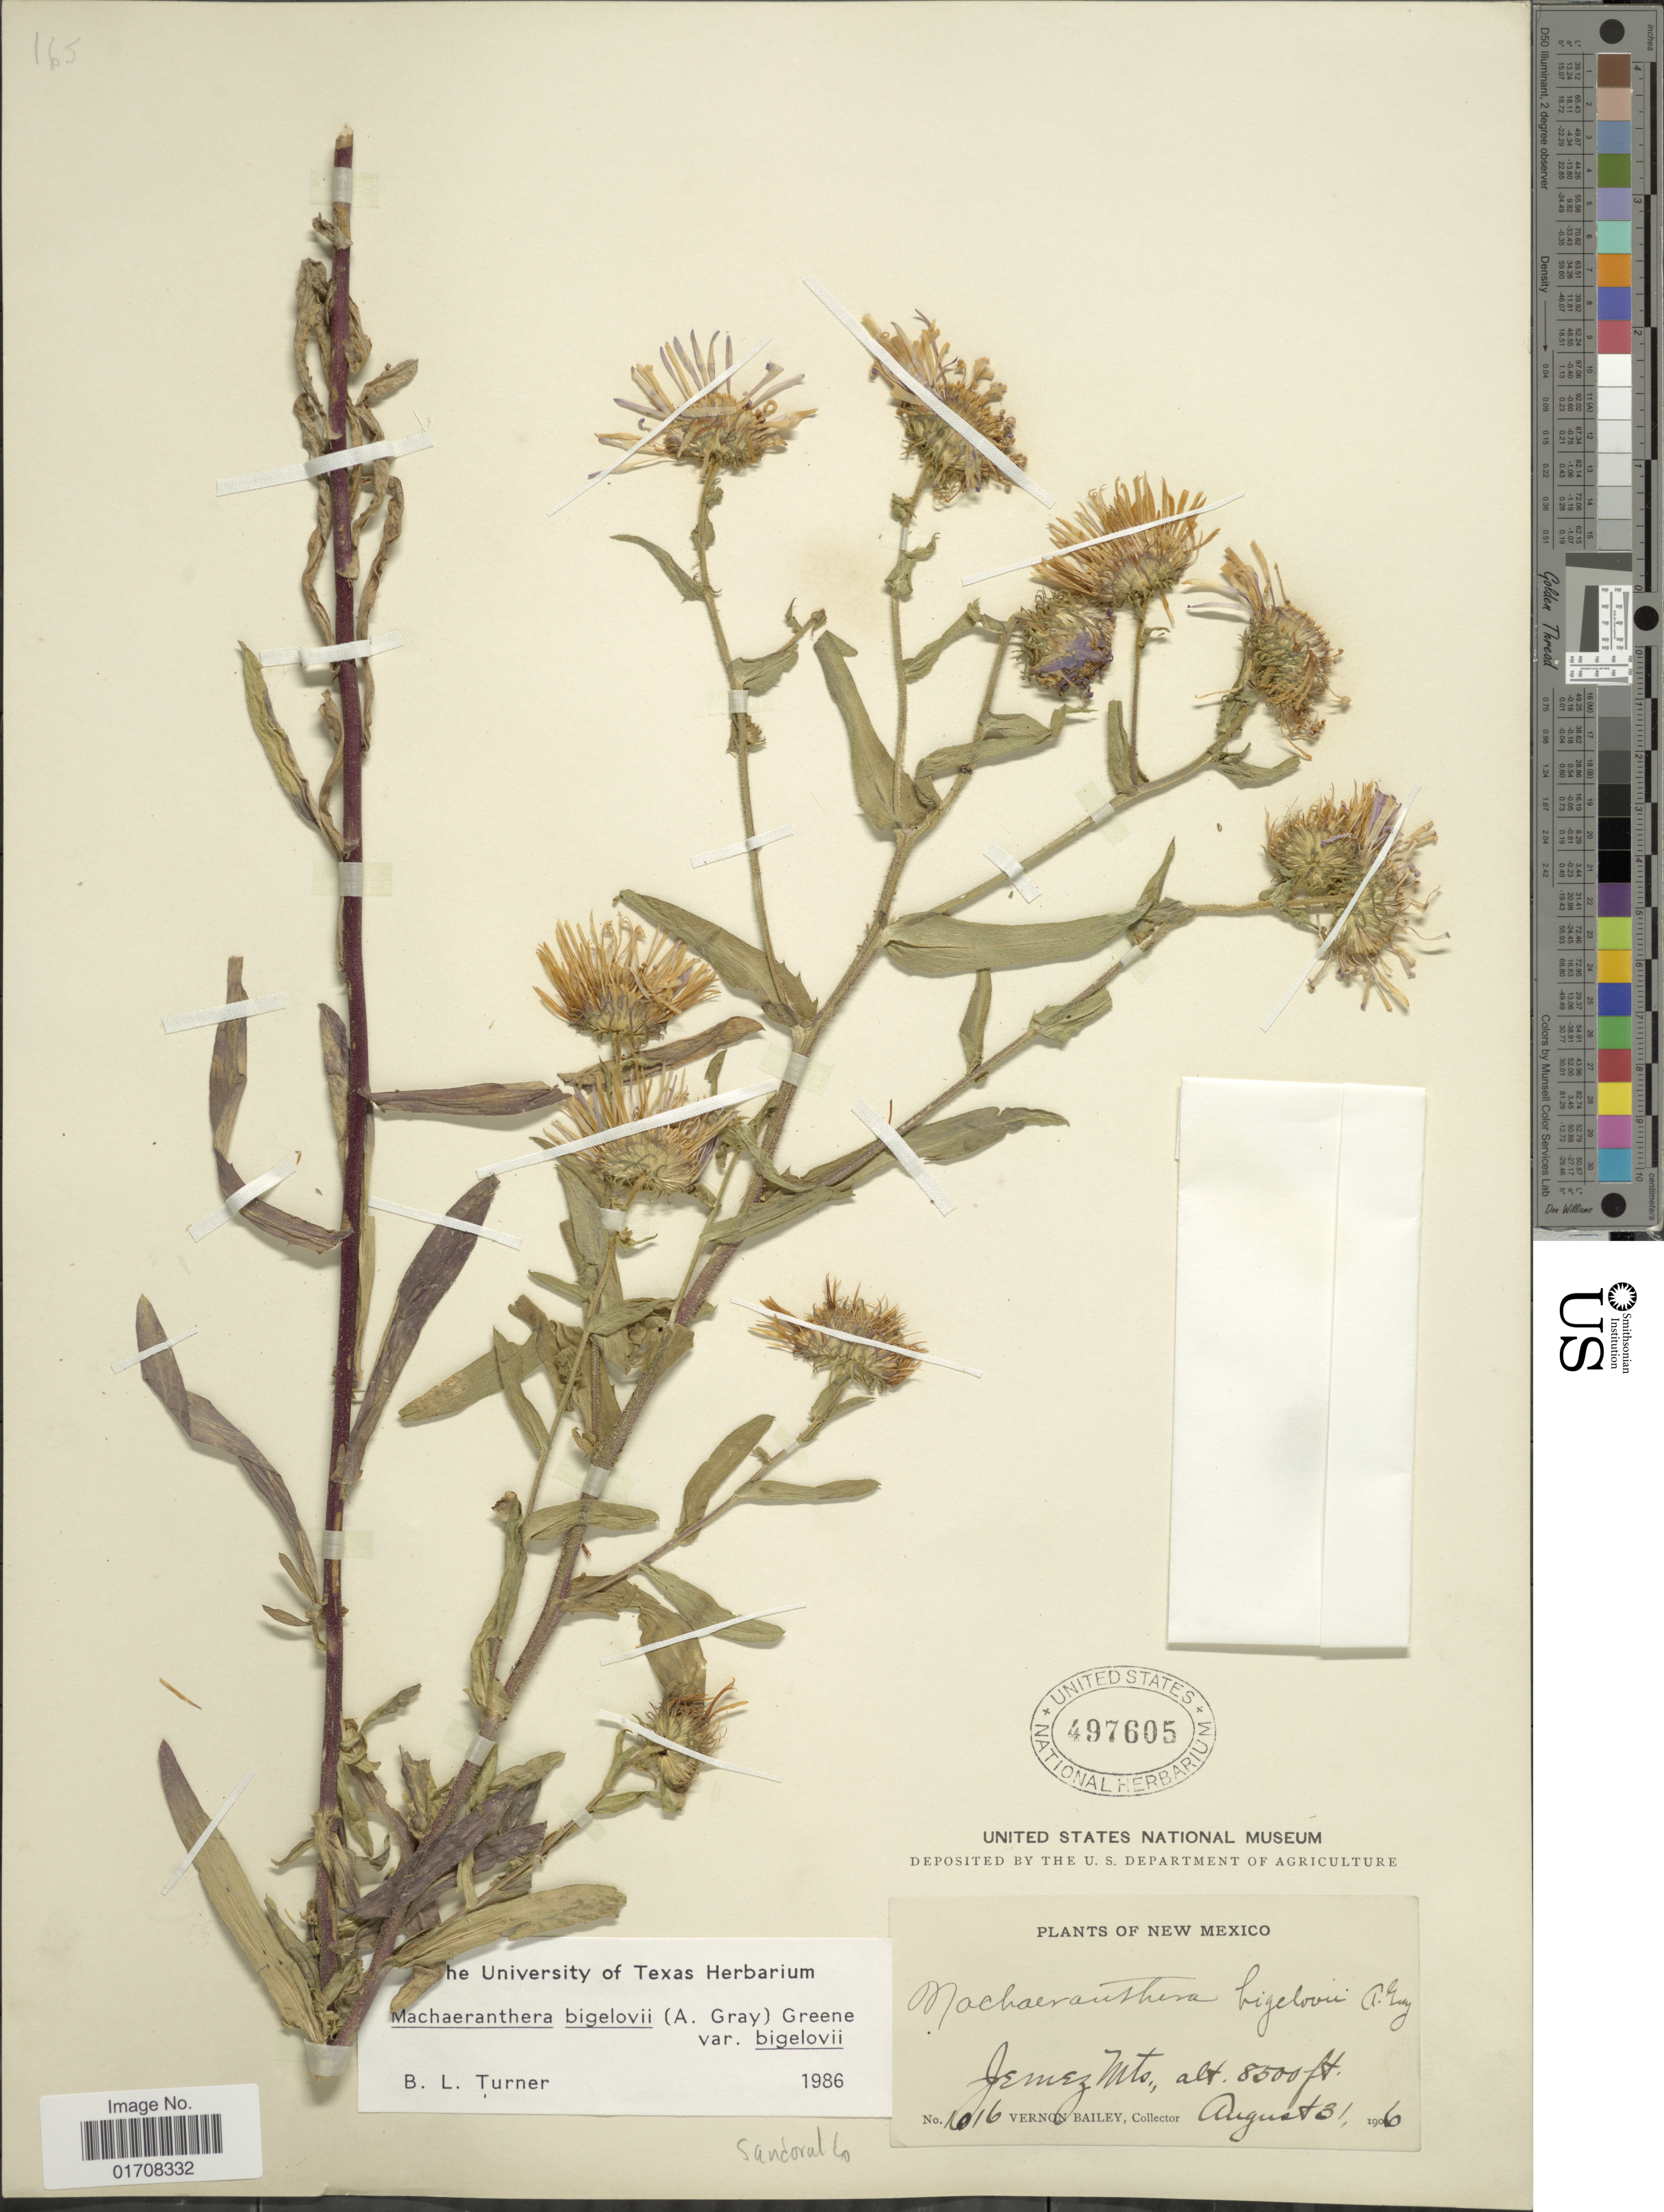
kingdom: Plantae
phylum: Tracheophyta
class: Magnoliopsida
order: Asterales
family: Asteraceae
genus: Machaeranthera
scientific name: Machaeranthera bigelovii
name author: (A. Gray) Greene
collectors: V. O. Bailey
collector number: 1016*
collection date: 1906-08-31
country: United States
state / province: New Mexico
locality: Jemez Mts.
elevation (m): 2591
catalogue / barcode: US 497605